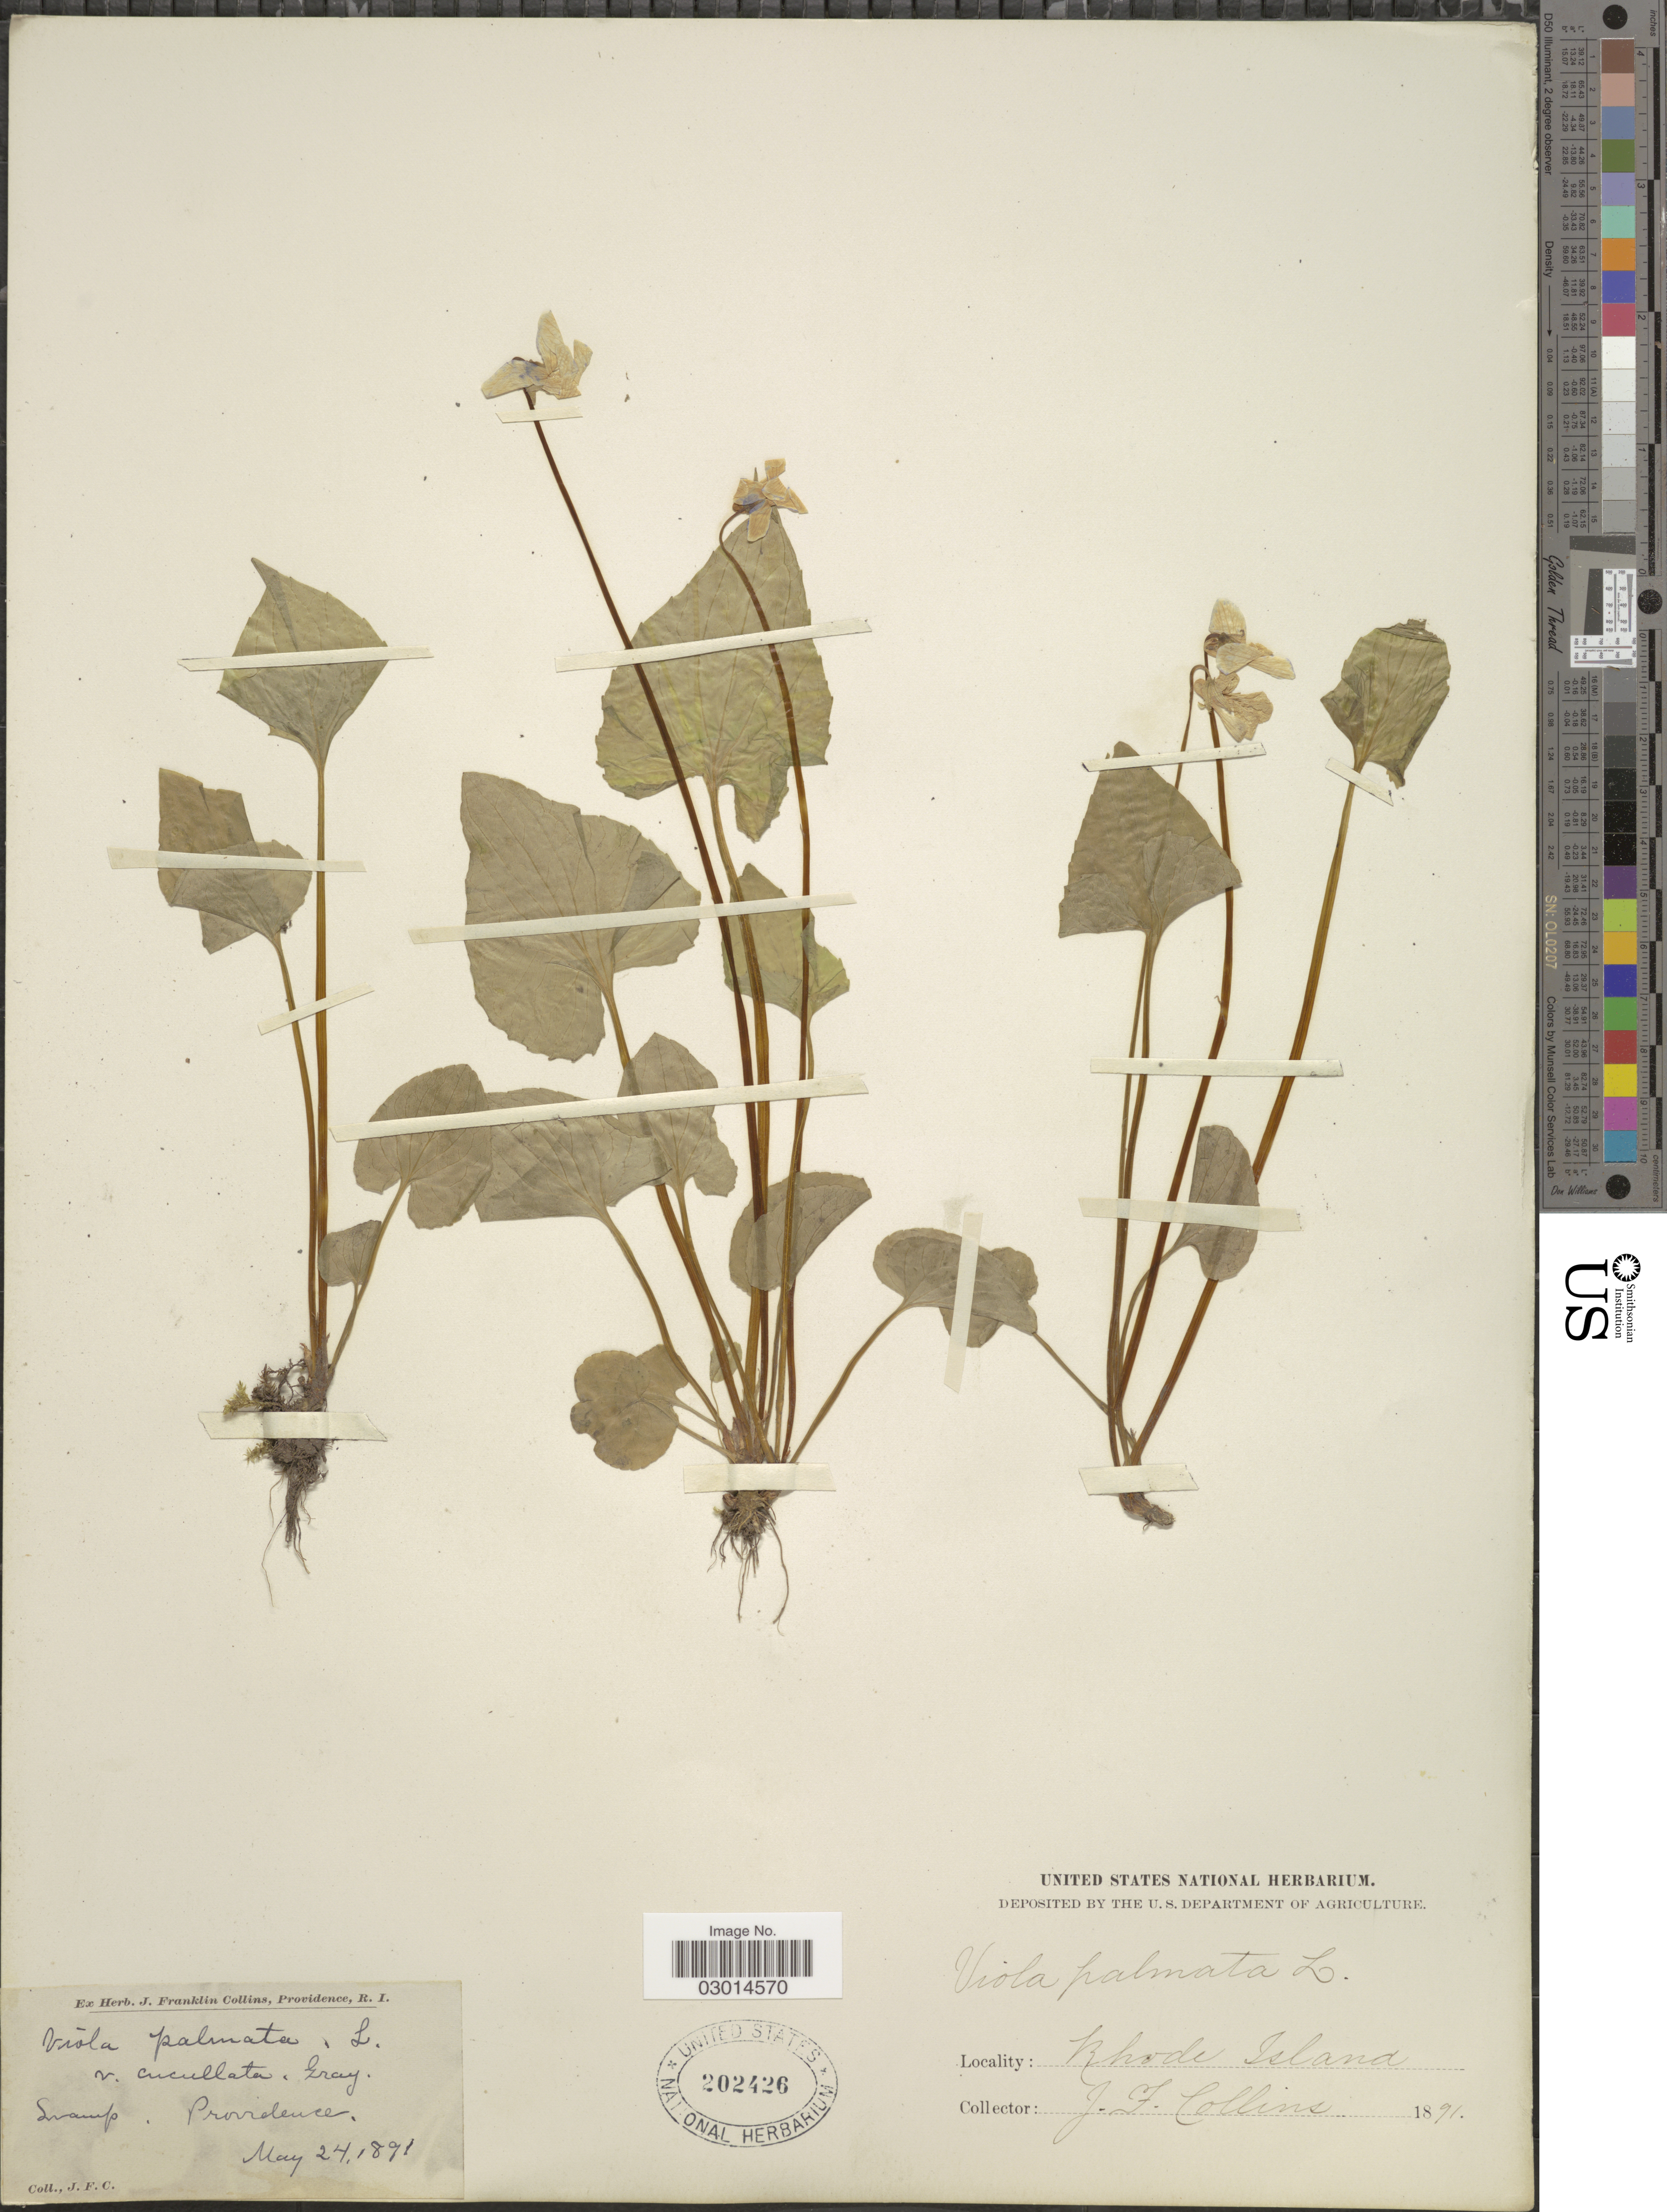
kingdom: Plantae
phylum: Tracheophyta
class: Magnoliopsida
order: Malpighiales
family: Violaceae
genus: Viola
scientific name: Viola cucullata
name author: Aiton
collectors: J. Collins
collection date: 1891-05-24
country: United States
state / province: Rhode Island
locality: Providence.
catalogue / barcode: US 202426